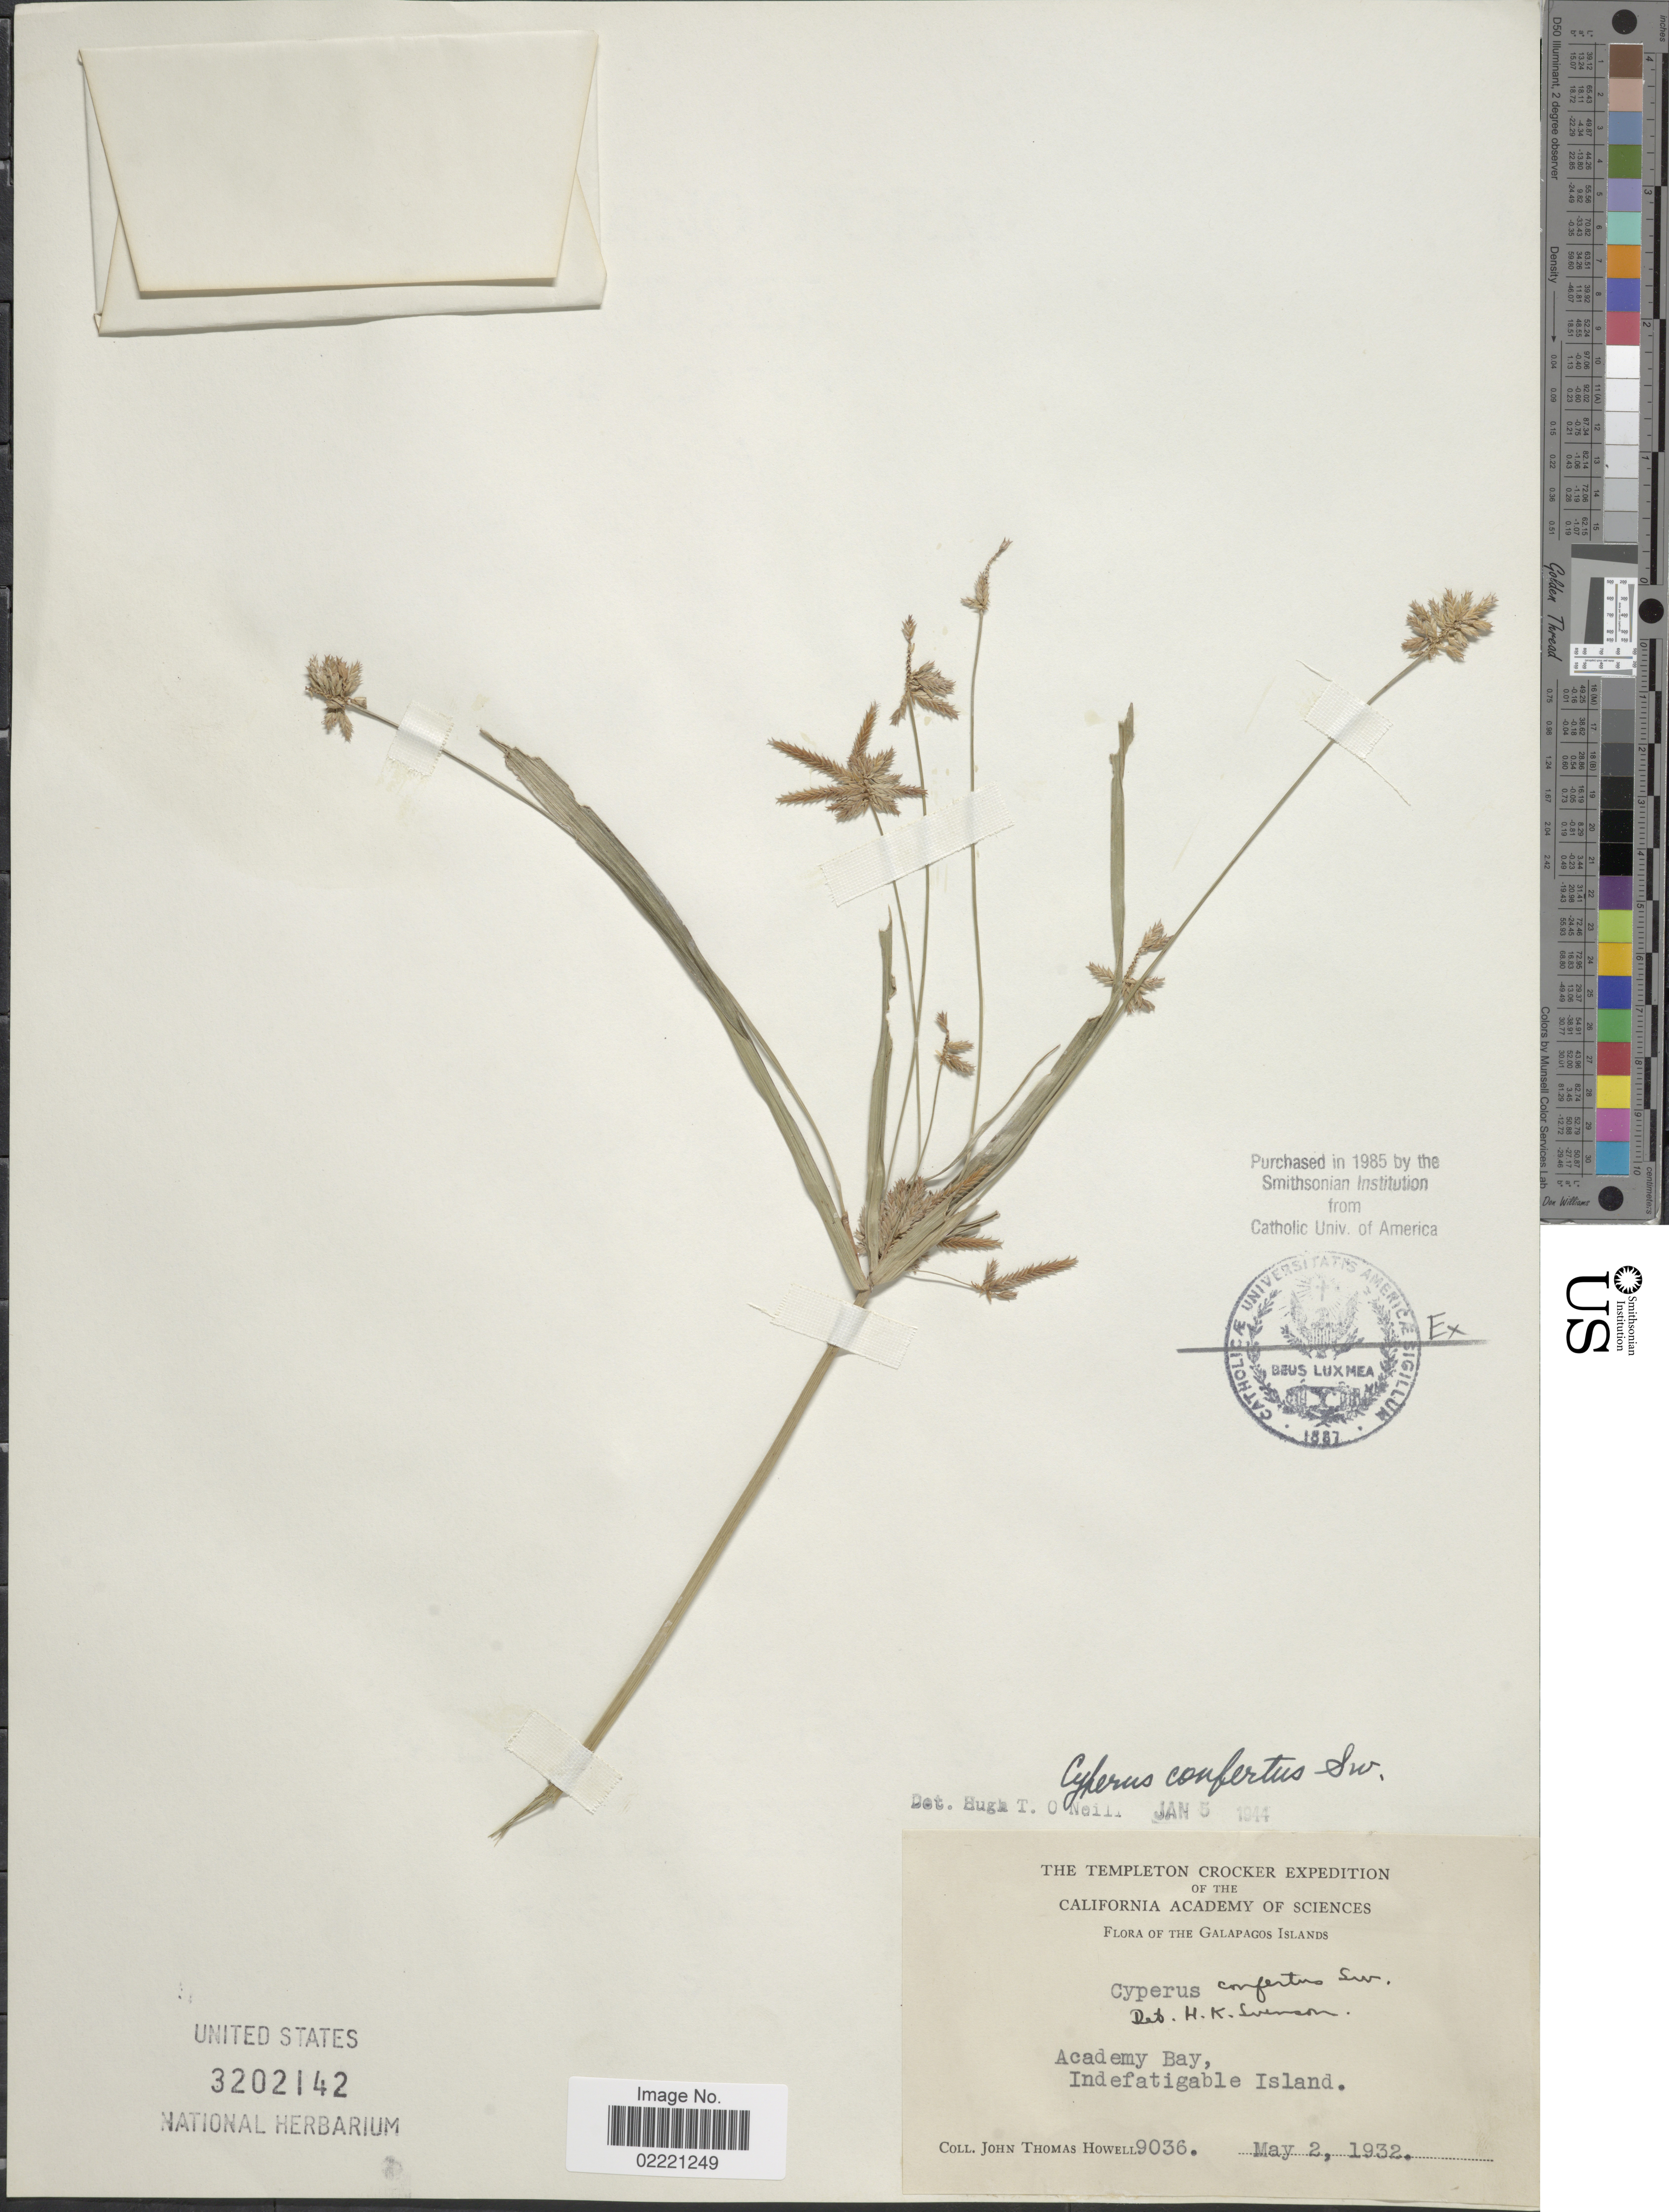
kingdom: Plantae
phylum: Tracheophyta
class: Liliopsida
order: Poales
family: Cyperaceae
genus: Cyperus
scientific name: Cyperus confertus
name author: Sw.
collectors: J. T. Howell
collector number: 9036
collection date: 1932-05-02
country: Ecuador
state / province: Colón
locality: Galapagos Islands, Academy Bay, Indefatigable Island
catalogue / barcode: US 3202142